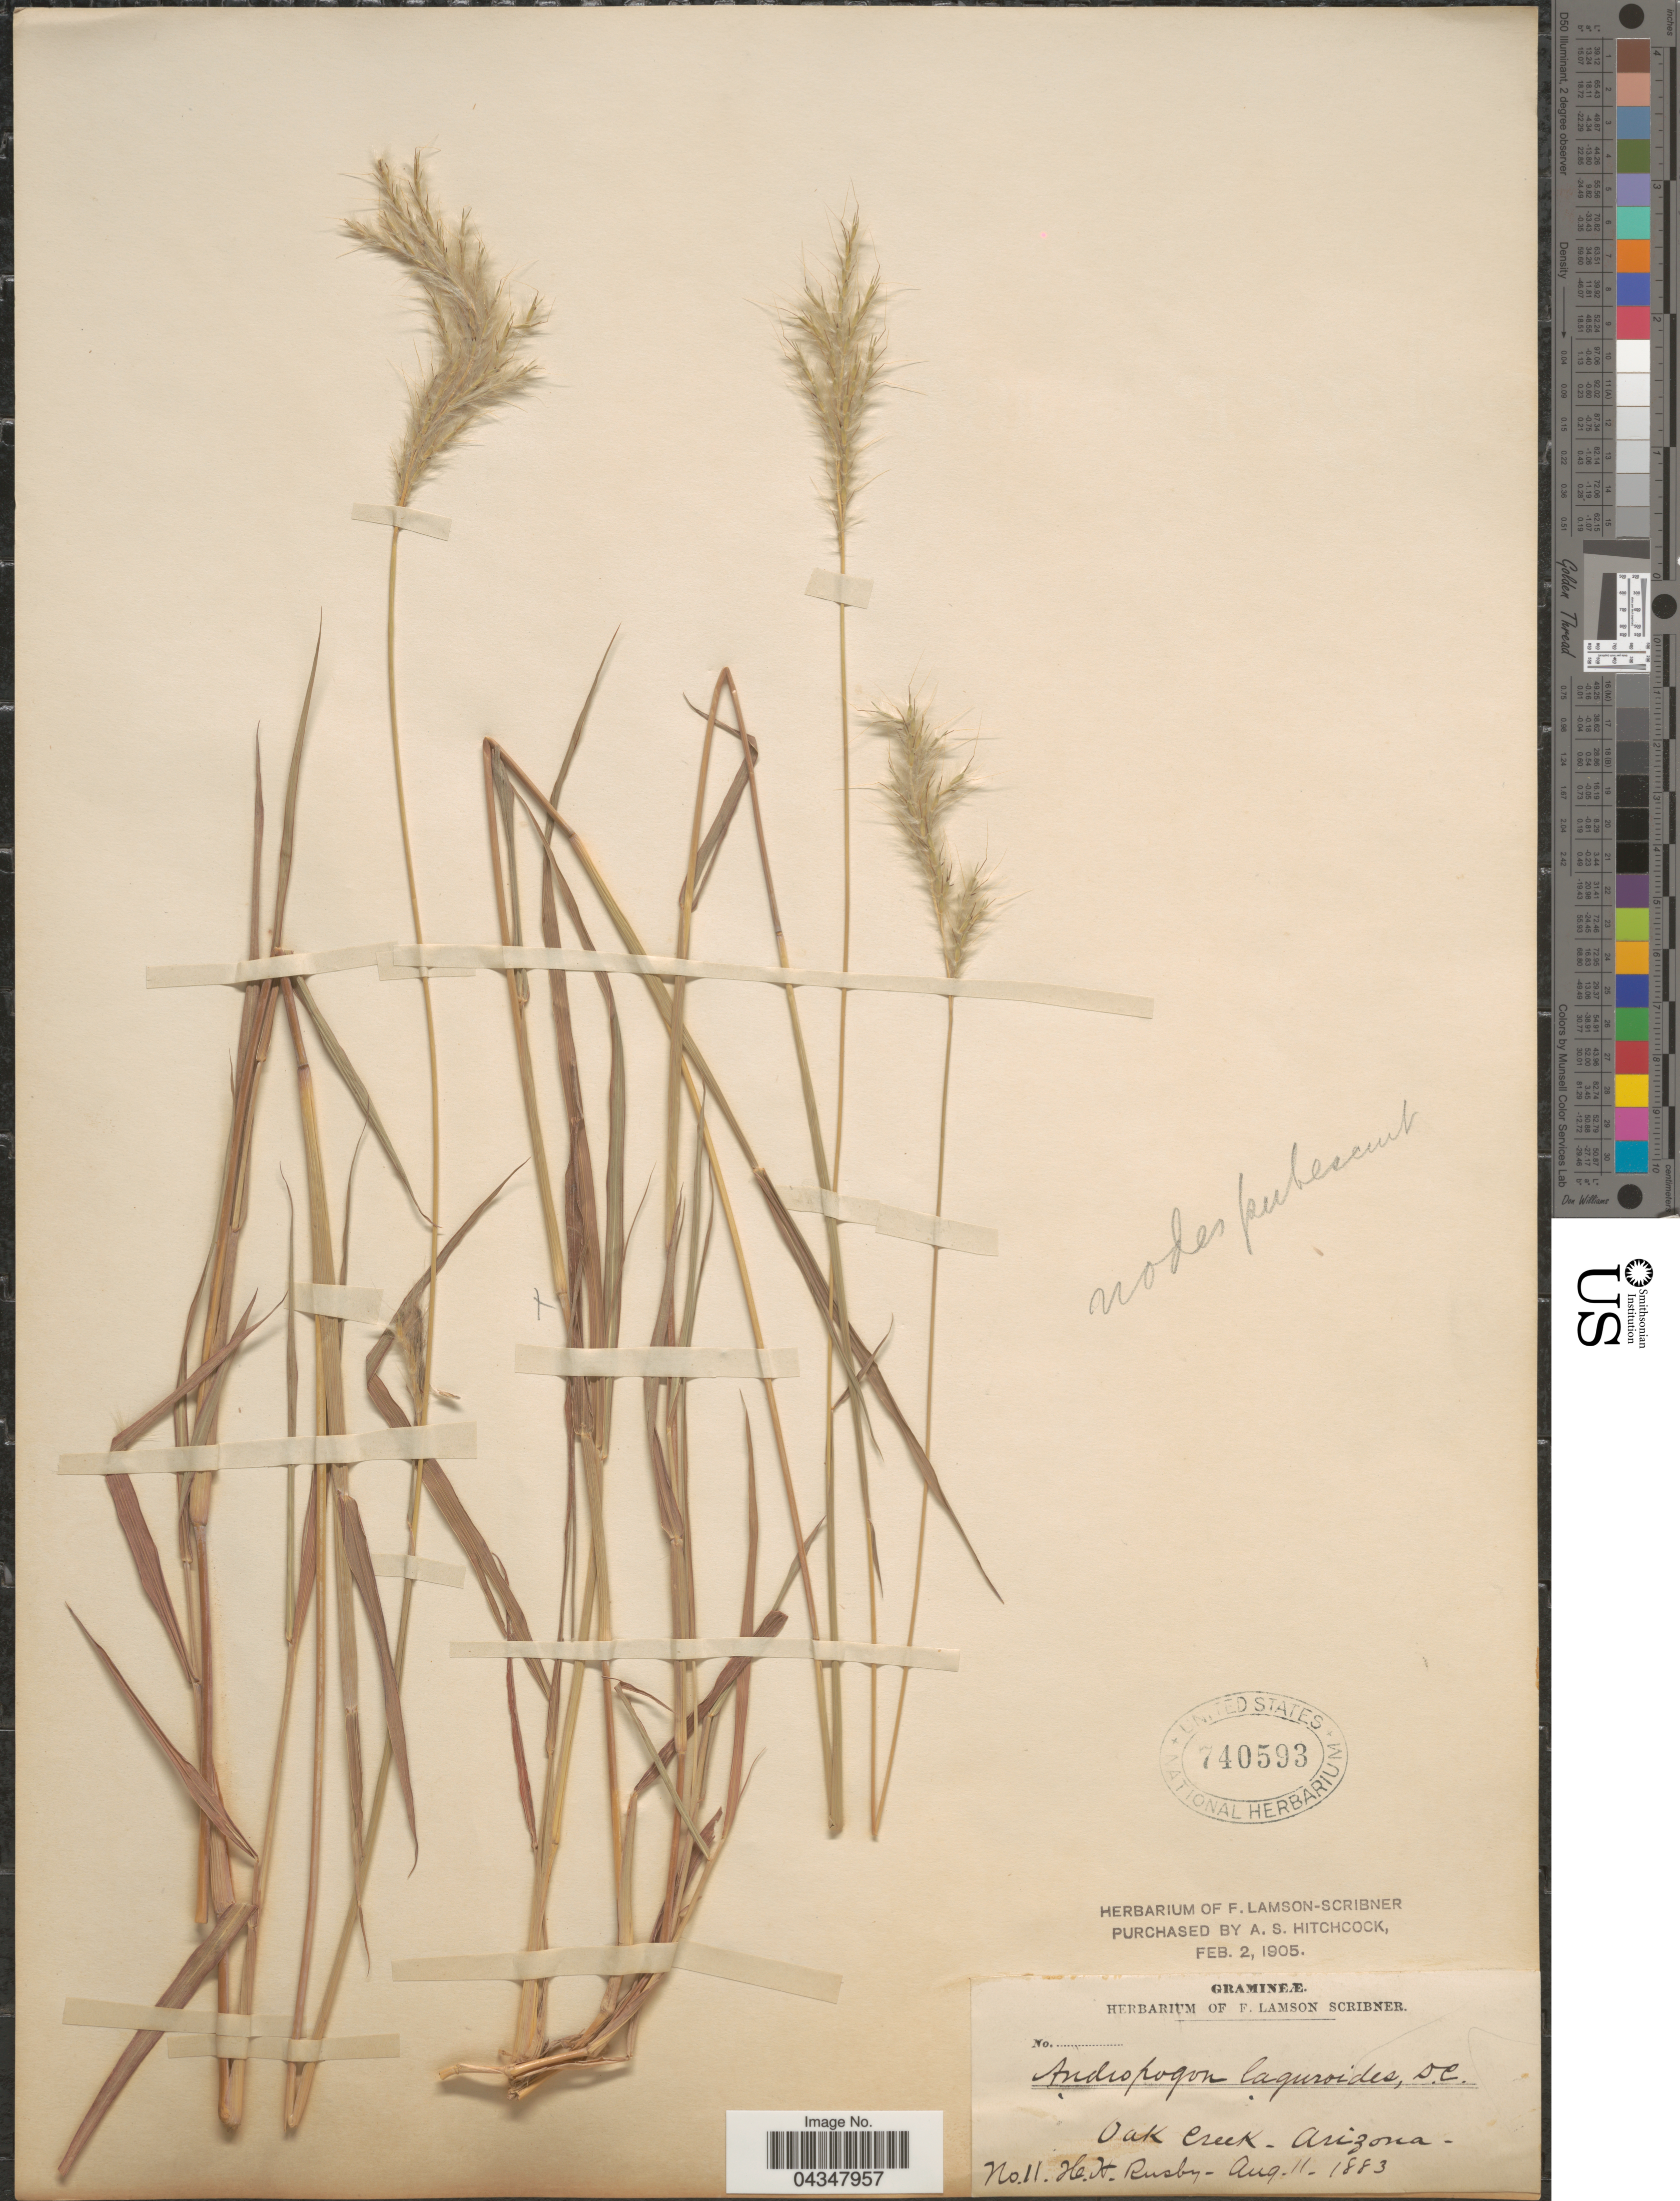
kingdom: Plantae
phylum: Tracheophyta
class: Liliopsida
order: Poales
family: Poaceae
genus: Bothriochloa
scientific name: Bothriochloa saccharoides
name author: (Sw.) Rydb.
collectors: H. H. Rusby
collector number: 11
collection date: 1883-08-11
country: United States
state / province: Arizona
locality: Oak Creek.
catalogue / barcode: US 740593